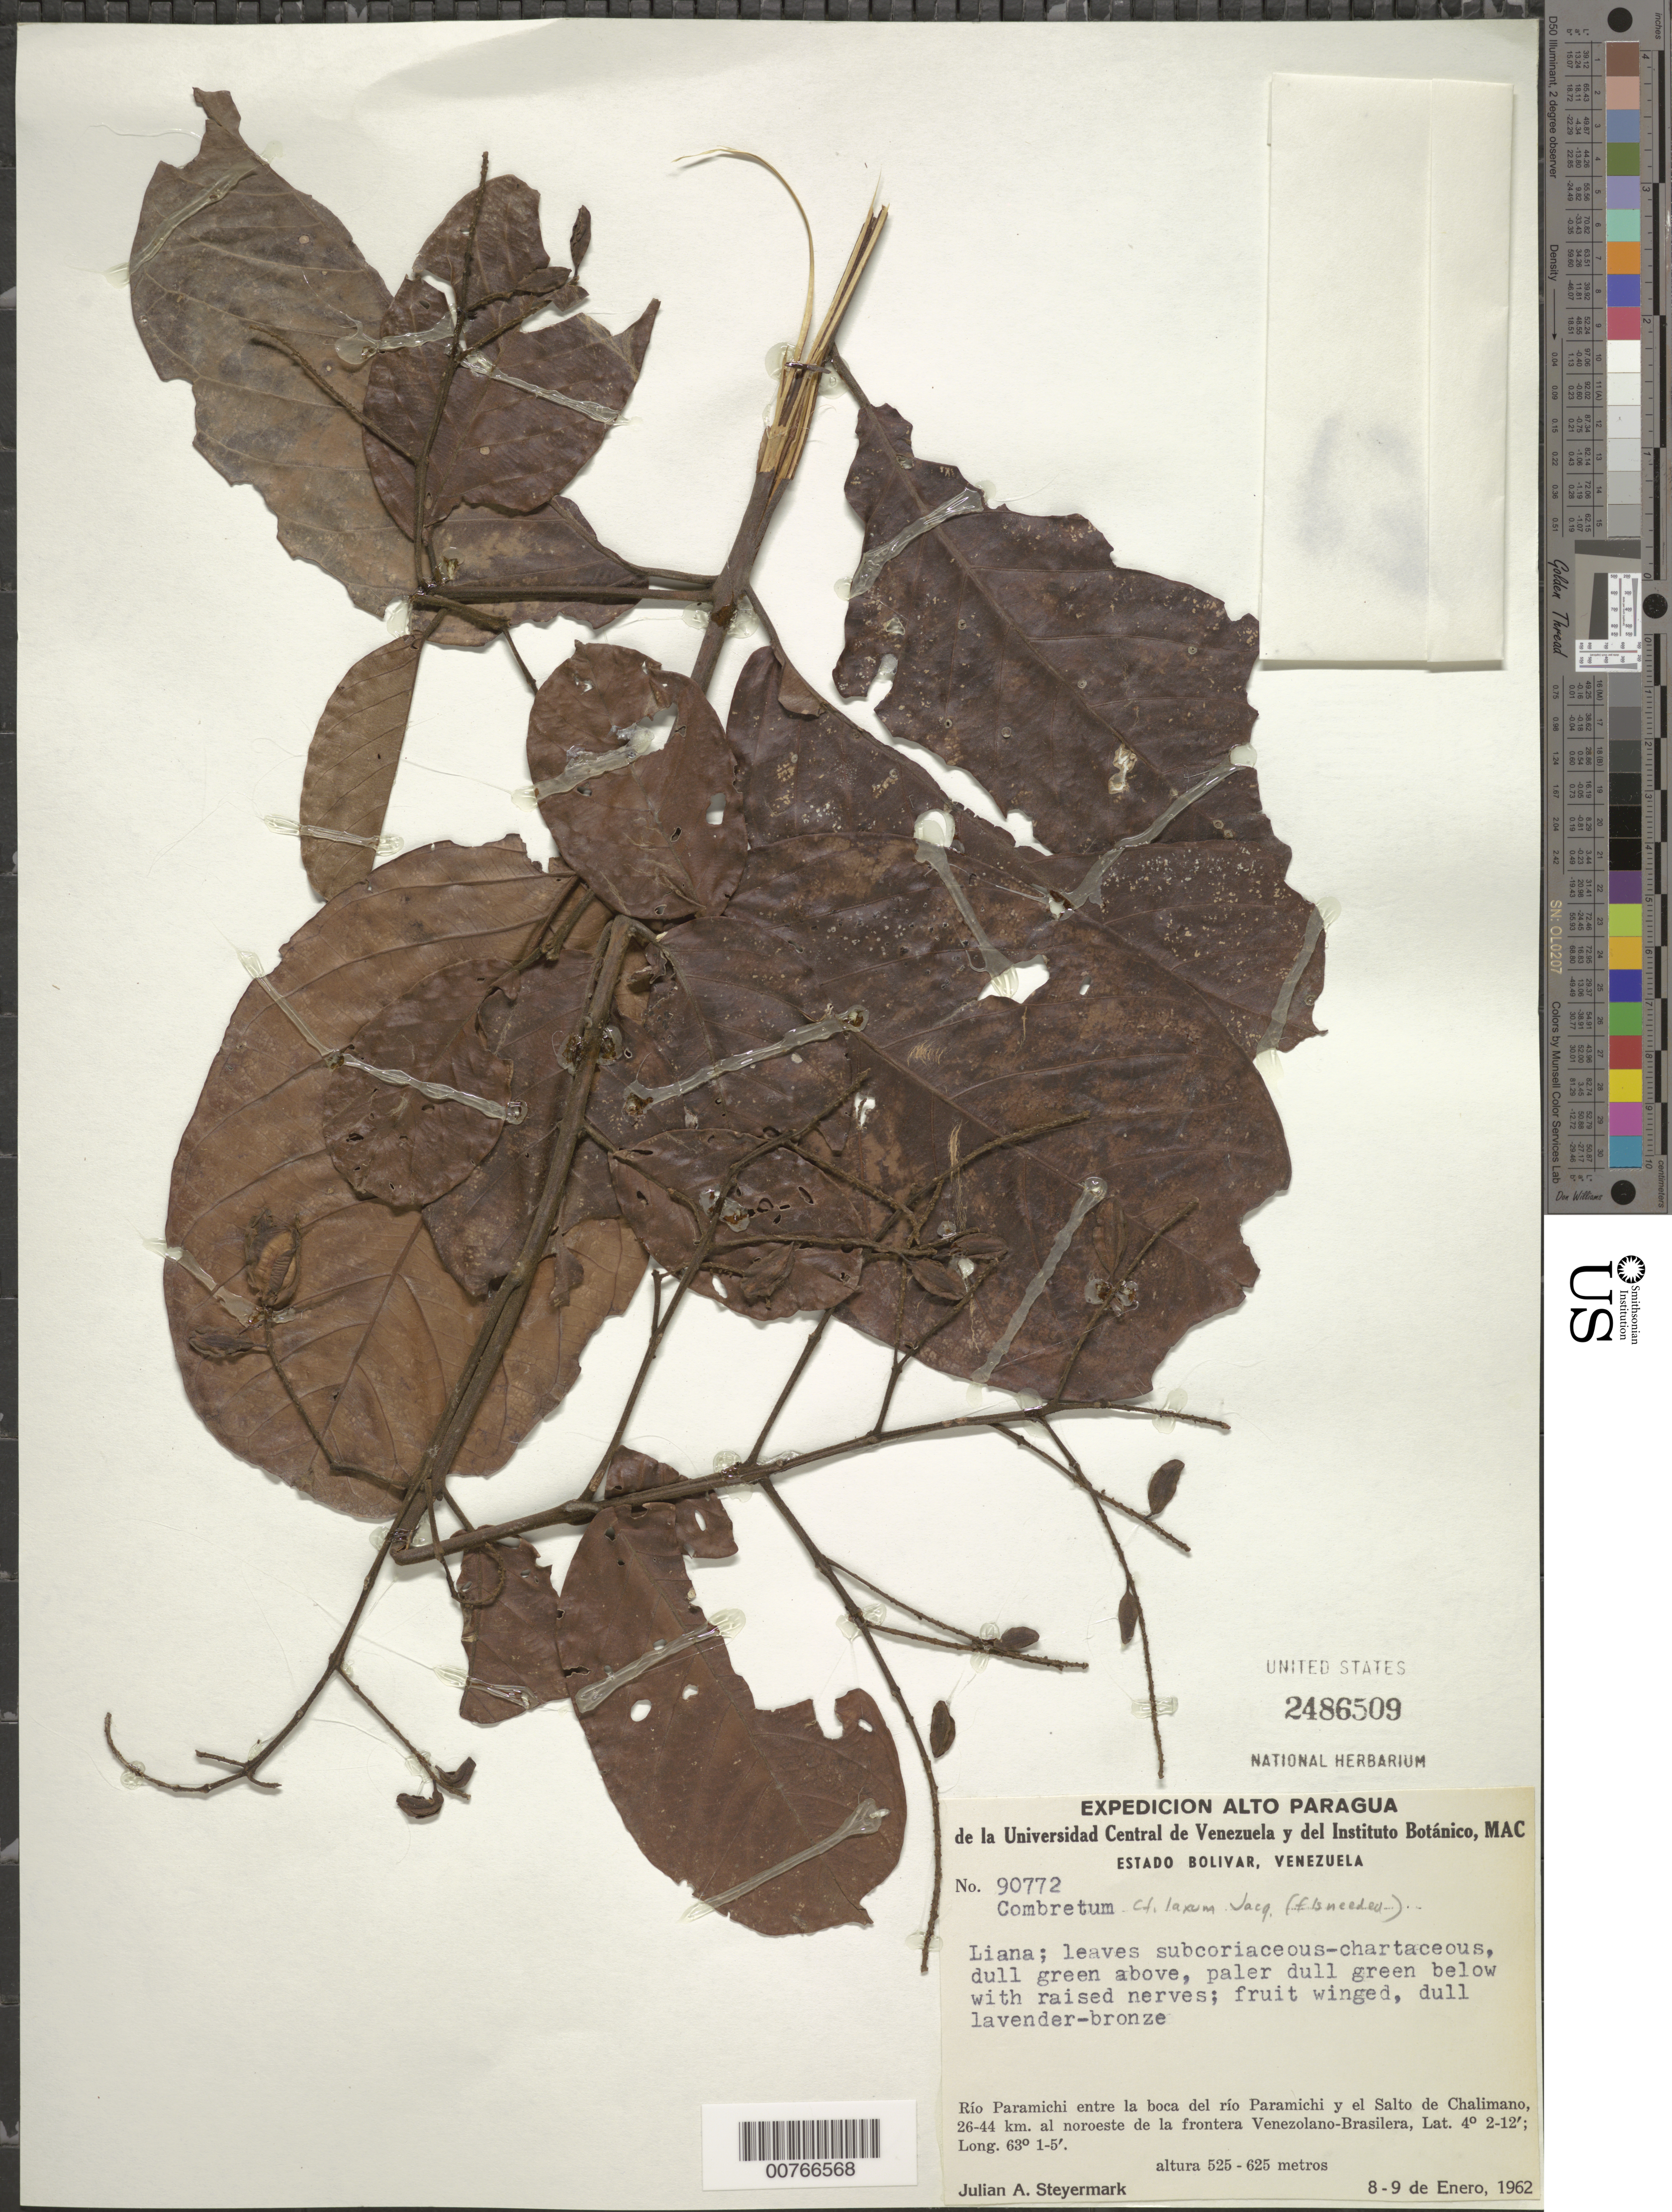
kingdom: Plantae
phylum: Tracheophyta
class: Magnoliopsida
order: Myrtales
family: Combretaceae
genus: Combretum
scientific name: Combretum laxum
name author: Jacq.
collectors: J. Steyermark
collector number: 90772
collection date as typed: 8-Jan-62 to 9-Jan-62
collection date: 1962-01-08/1962-01-09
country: Venezuela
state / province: Bolívar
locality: Río Paramichi entre la boca del río Paramichi y el Salto de Chalimano, 26-44 NE de la Venezuela-Brazil border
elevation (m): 525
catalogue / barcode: US 2486509